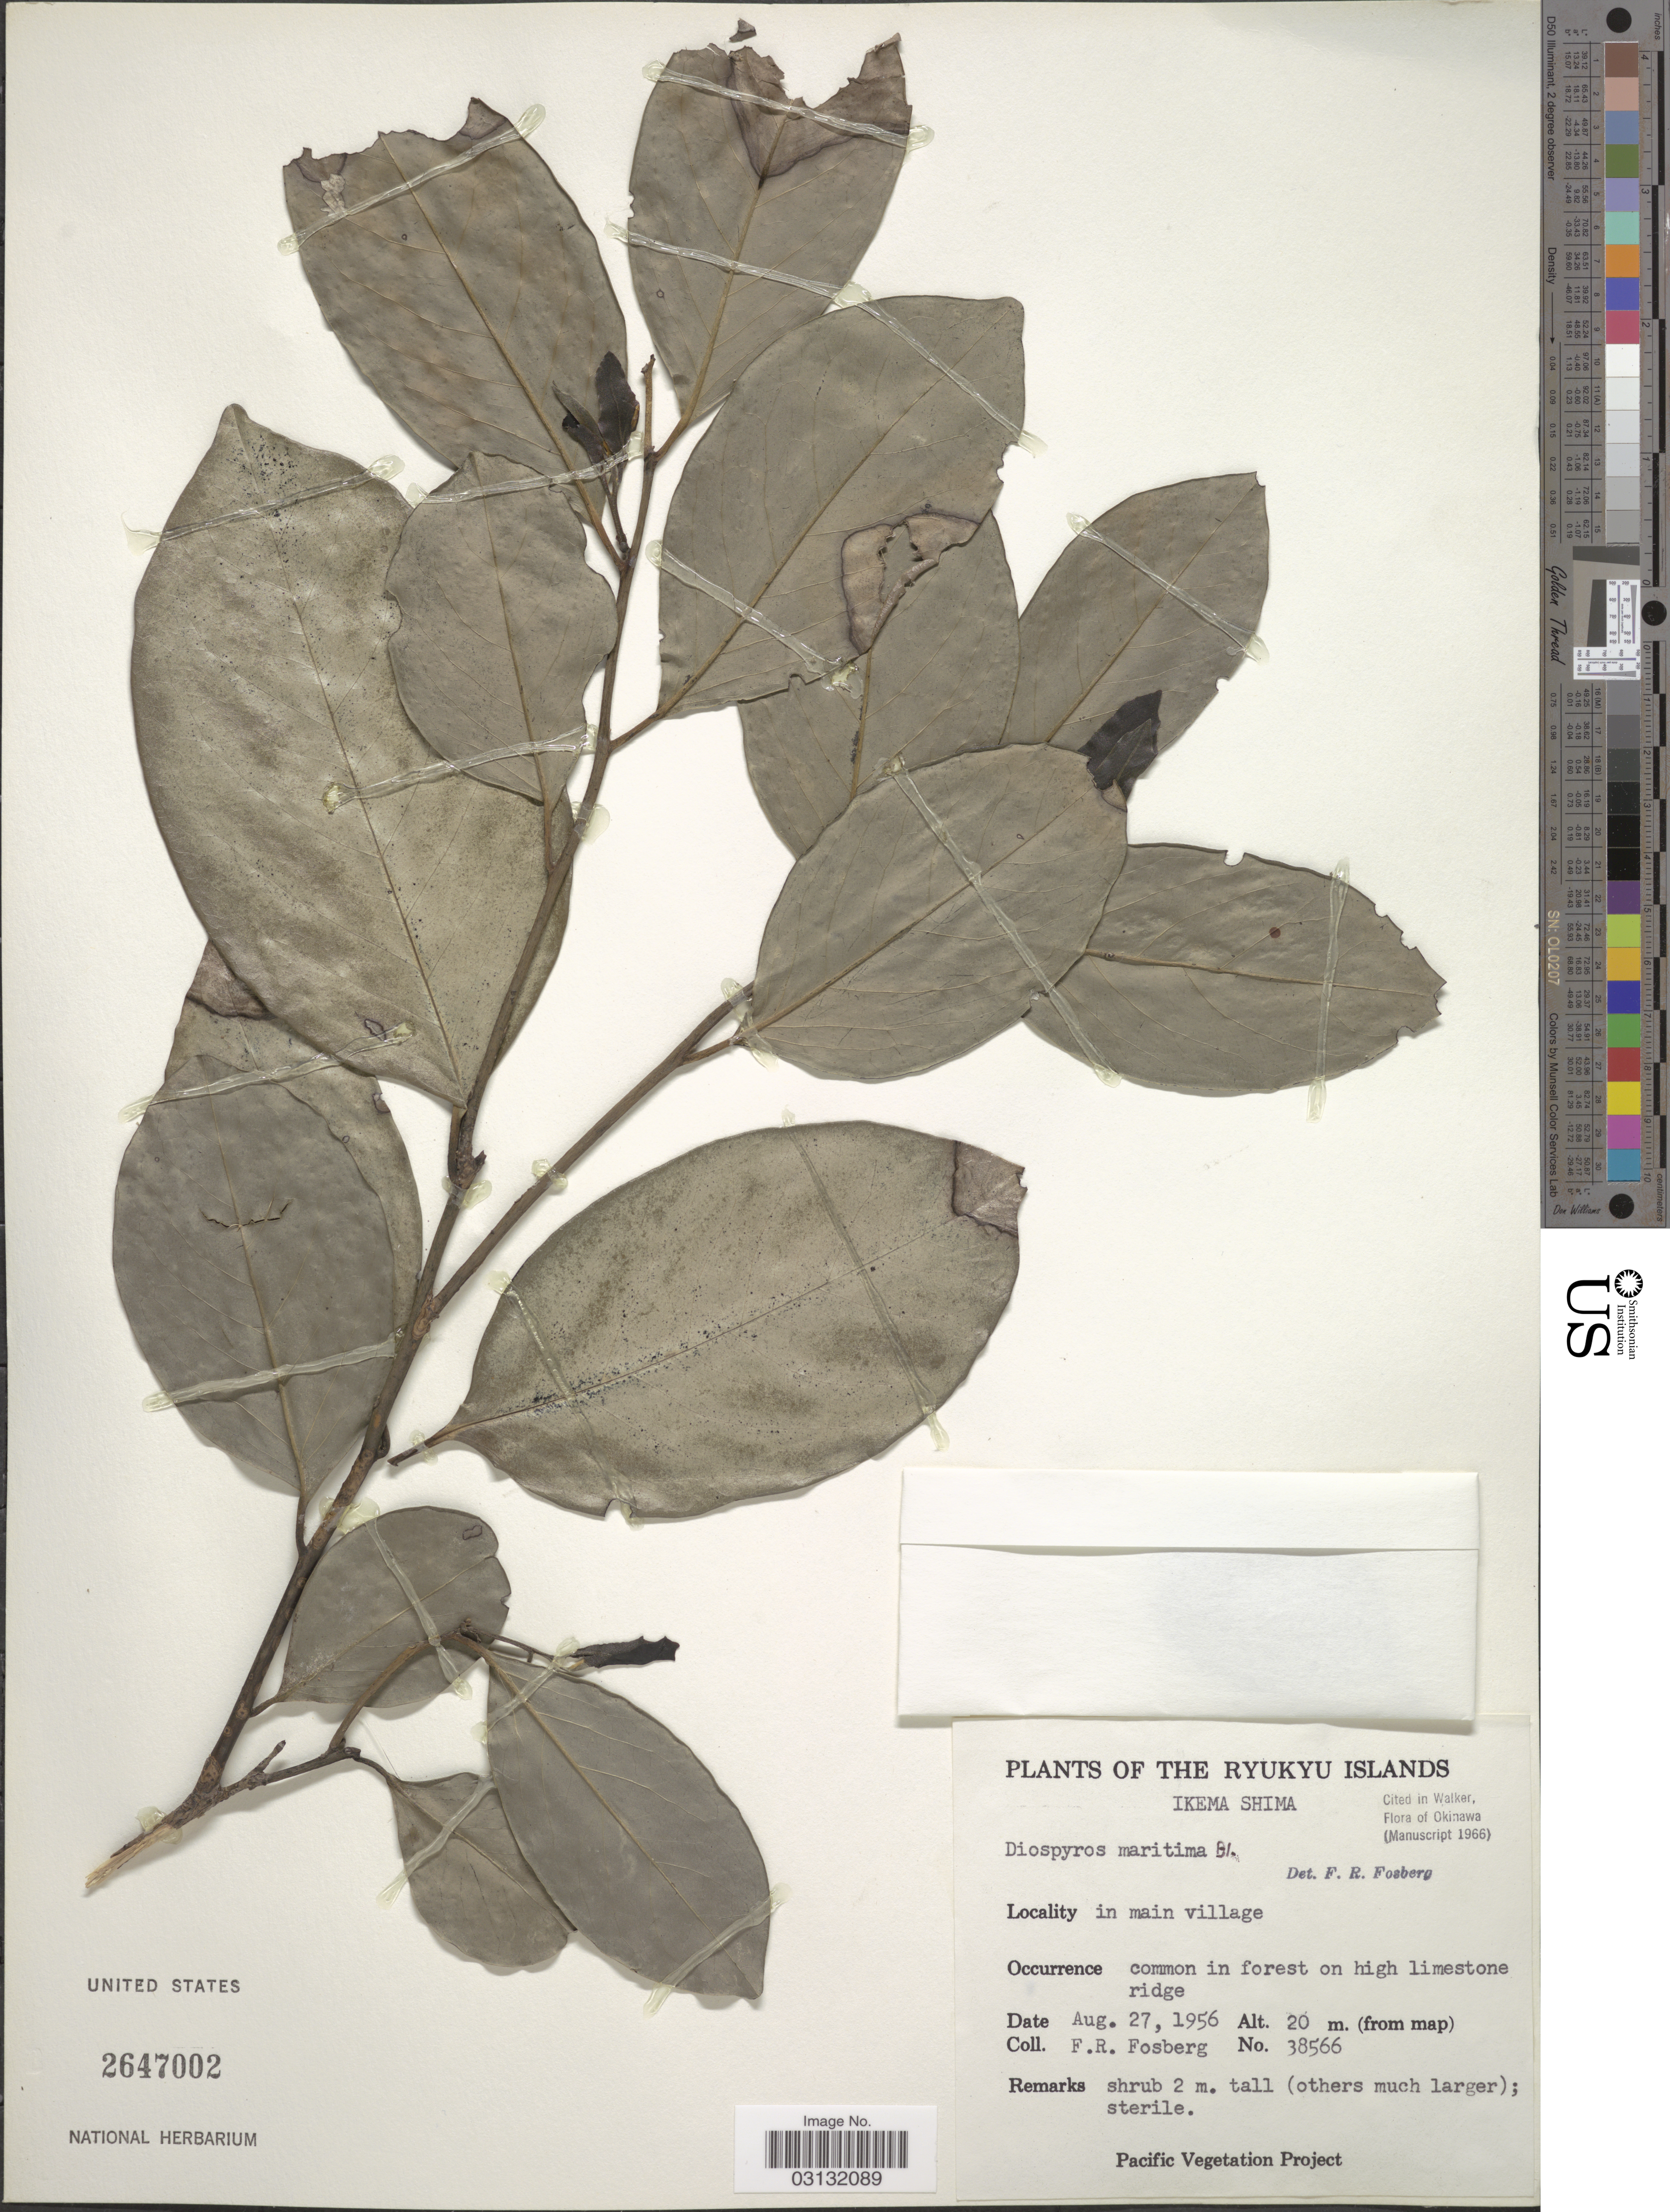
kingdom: Plantae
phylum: Tracheophyta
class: Magnoliopsida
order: Ericales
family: Ebenaceae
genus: Diospyros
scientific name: Diospyros maritima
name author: Blume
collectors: F. R. Fosberg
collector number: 38566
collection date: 1956-08-27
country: Japan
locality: The Ryukyu Islands, Ikema Shima, in main village.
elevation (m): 20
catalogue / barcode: US 2647002